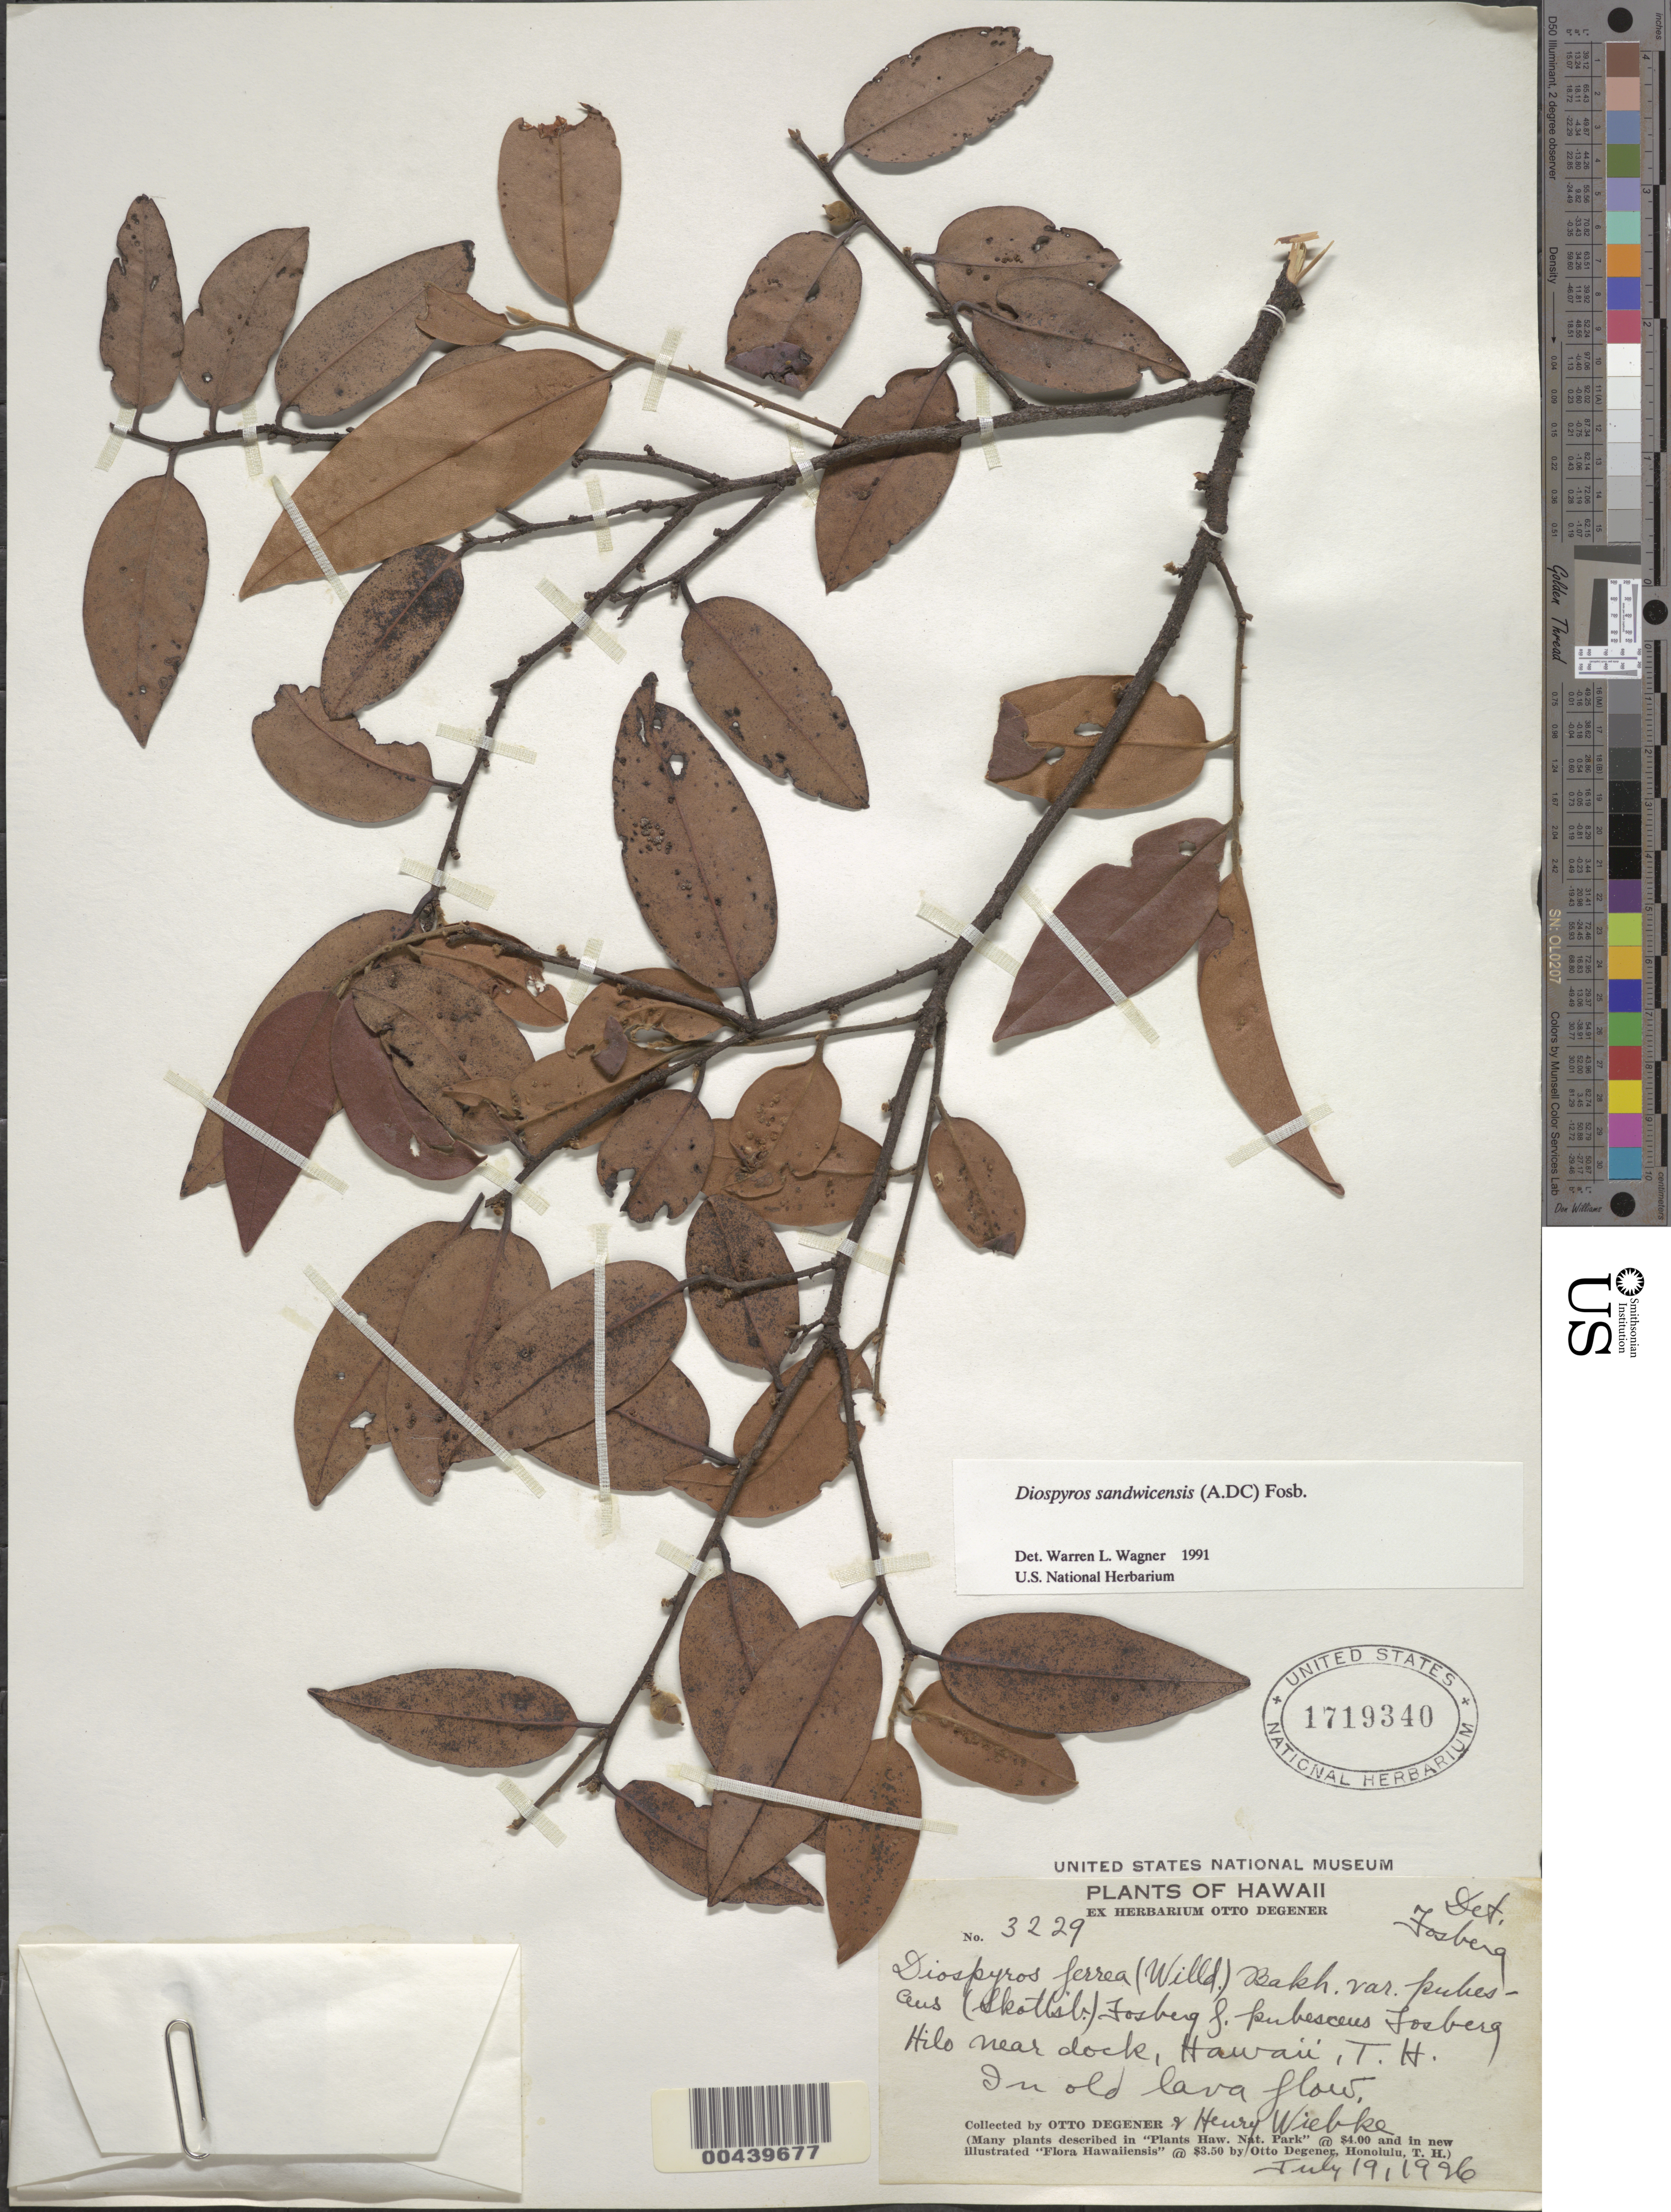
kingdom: Plantae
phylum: Tracheophyta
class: Magnoliopsida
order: Ericales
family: Ebenaceae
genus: Diospyros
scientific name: Diospyros sandwicensis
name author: (A. DC.) Fosberg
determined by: Wagner, W. L., (BOT), Smithsonian Institution - National Museum of Natural History (UNITED STATES)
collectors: O. Degener & H. Wiebke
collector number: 3229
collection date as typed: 19 Jul 1926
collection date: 1926-07-19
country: United States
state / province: Hawaii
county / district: Hawaii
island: Hawaii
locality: Hilo near dock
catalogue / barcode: US 1719340